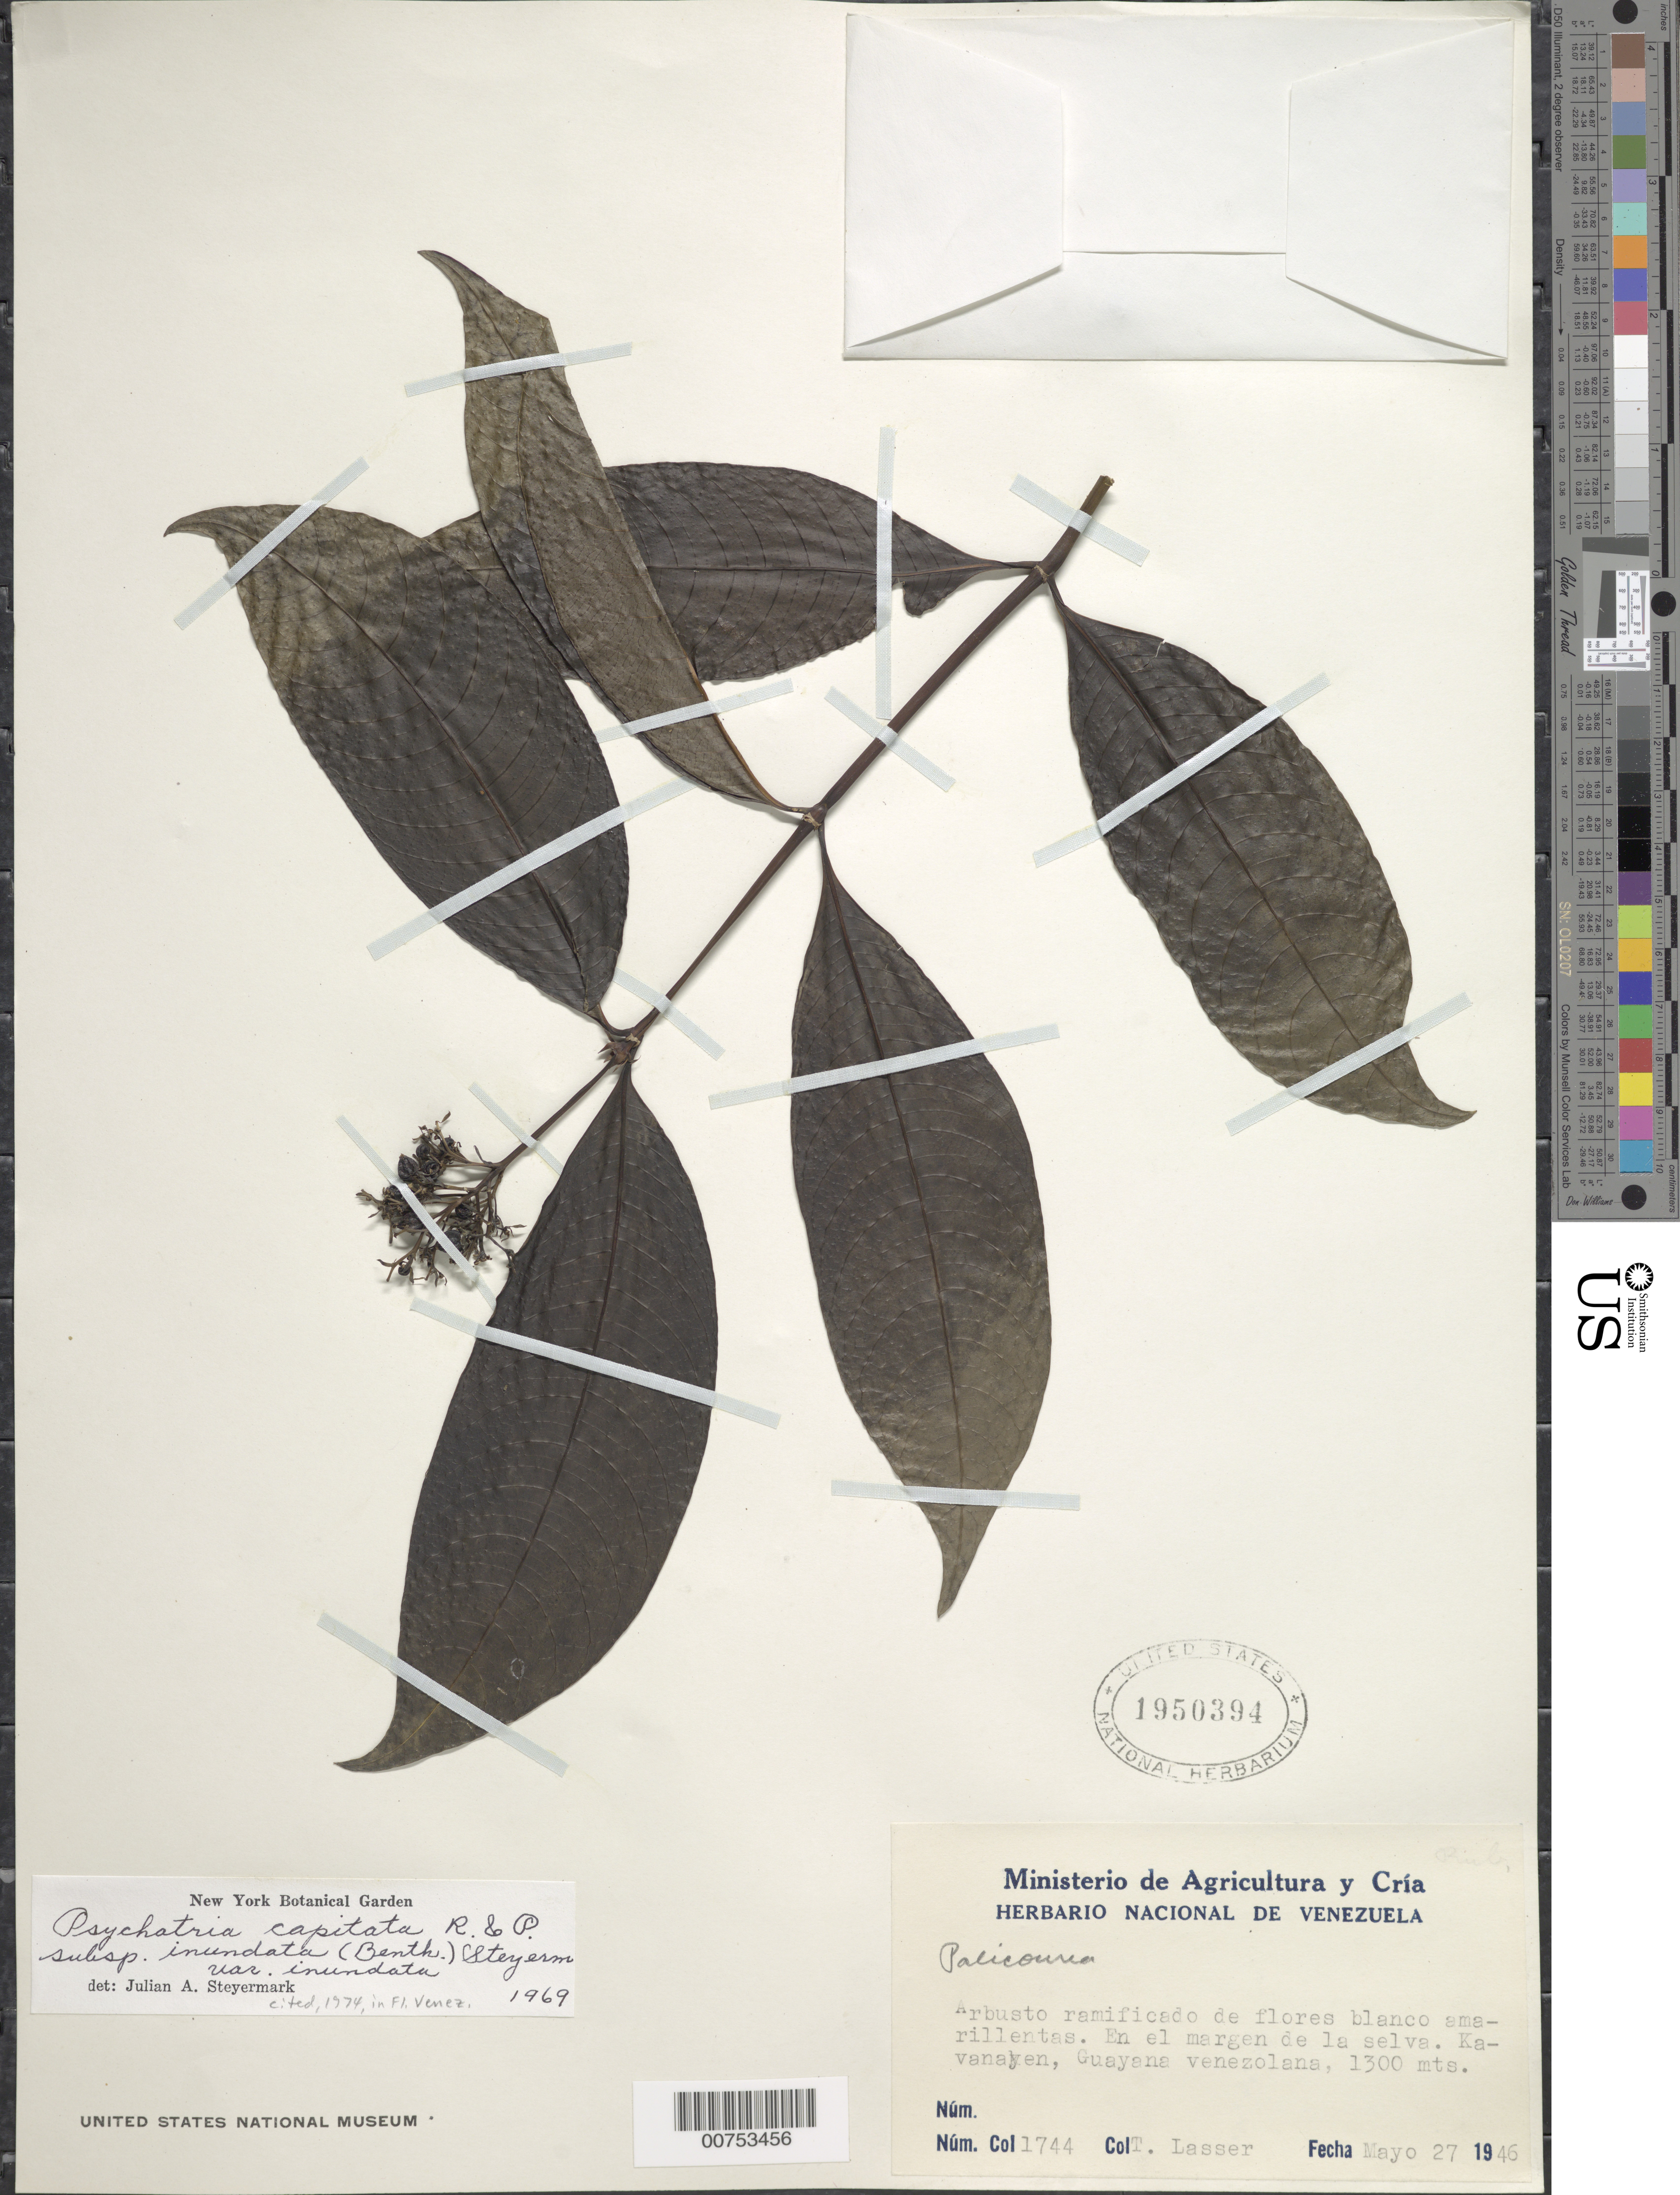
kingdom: Plantae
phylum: Tracheophyta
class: Magnoliopsida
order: Gentianales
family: Rubiaceae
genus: Psychotria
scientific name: Psychotria capitata var. inundata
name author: (Benth.) Steyerm.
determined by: Steyermark, Julian A., (VEN)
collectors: T. Lasser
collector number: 1744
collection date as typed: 27-May-46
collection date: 1946-05-27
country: Venezuela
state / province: Bolívar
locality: Kavanayén, Guayana Venezolana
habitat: Margen de la selva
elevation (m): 1300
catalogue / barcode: US 1950394